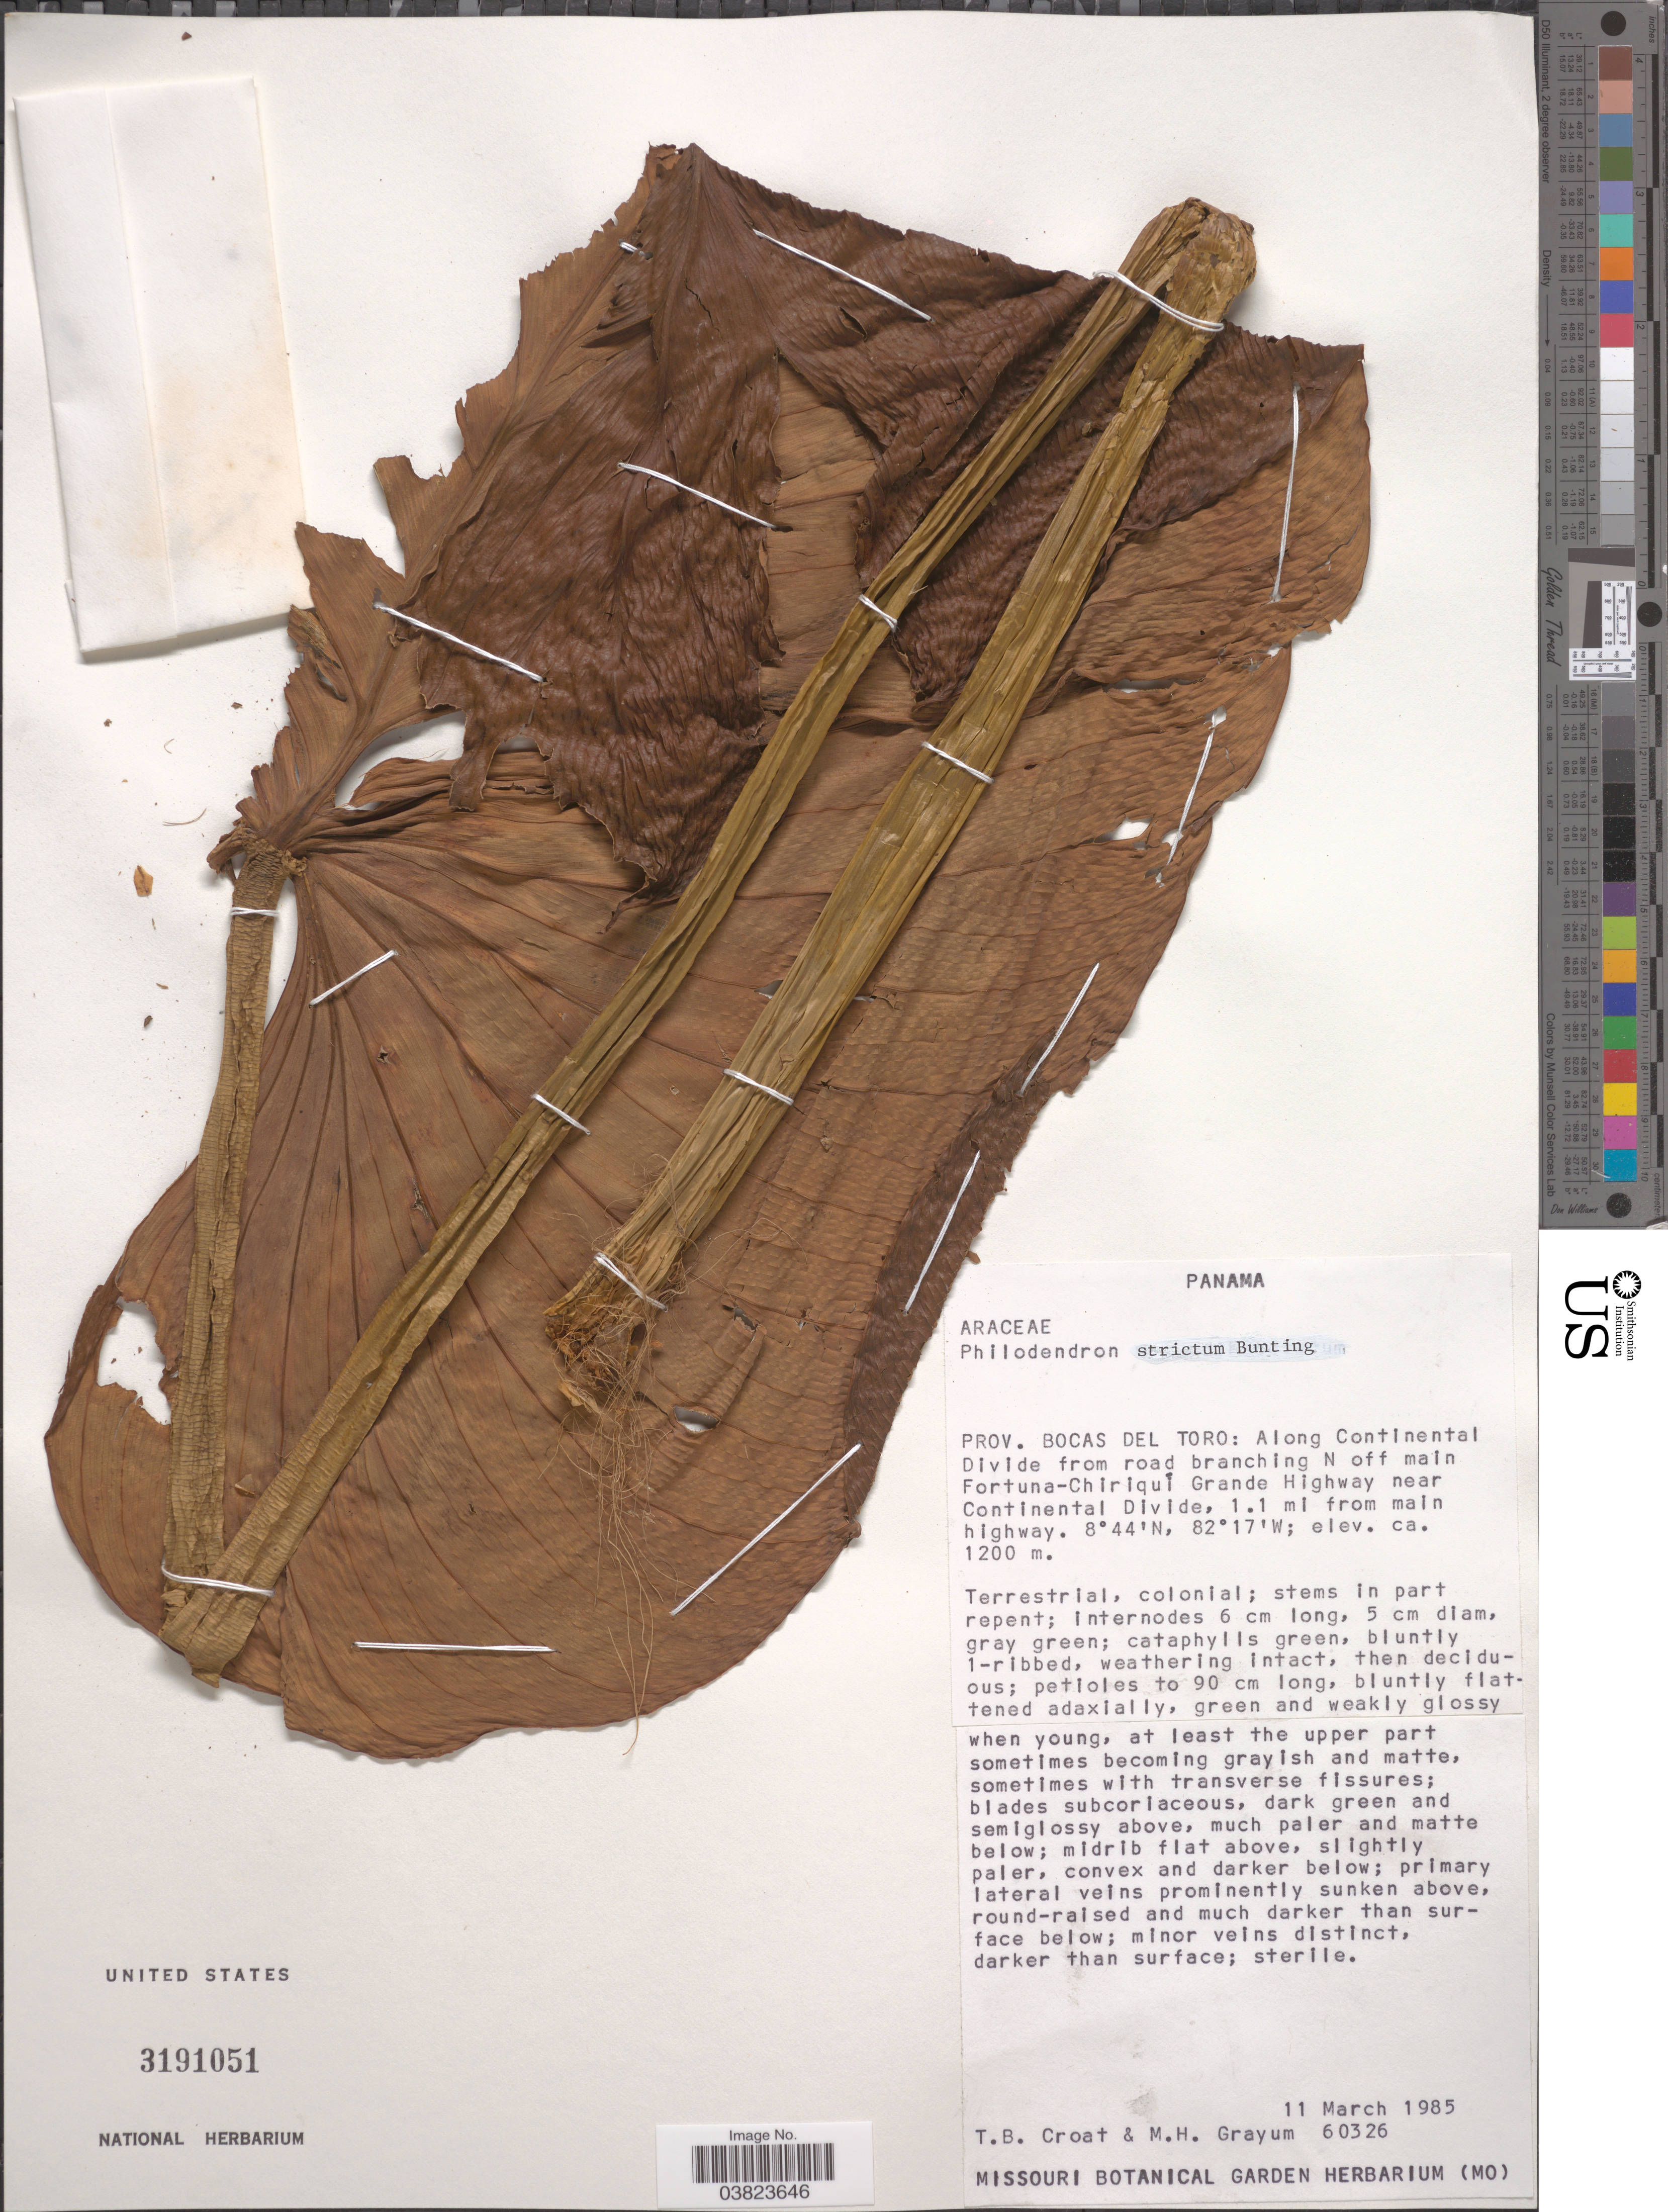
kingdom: Plantae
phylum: Tracheophyta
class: Liliopsida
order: Alismatales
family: Araceae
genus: Philodendron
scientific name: Philodendron strictum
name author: G.S. Bunting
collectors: T. B. Croat & M. H. Grayum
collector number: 60363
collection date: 1985-03-11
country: Panama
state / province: Bocas del Toro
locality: Along Continental Divide from road branching N off main Fortuna-Chiriqui Grande Highway near Continental Divide, 1.1 mile from main highway.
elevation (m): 1200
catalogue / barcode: US 3191051